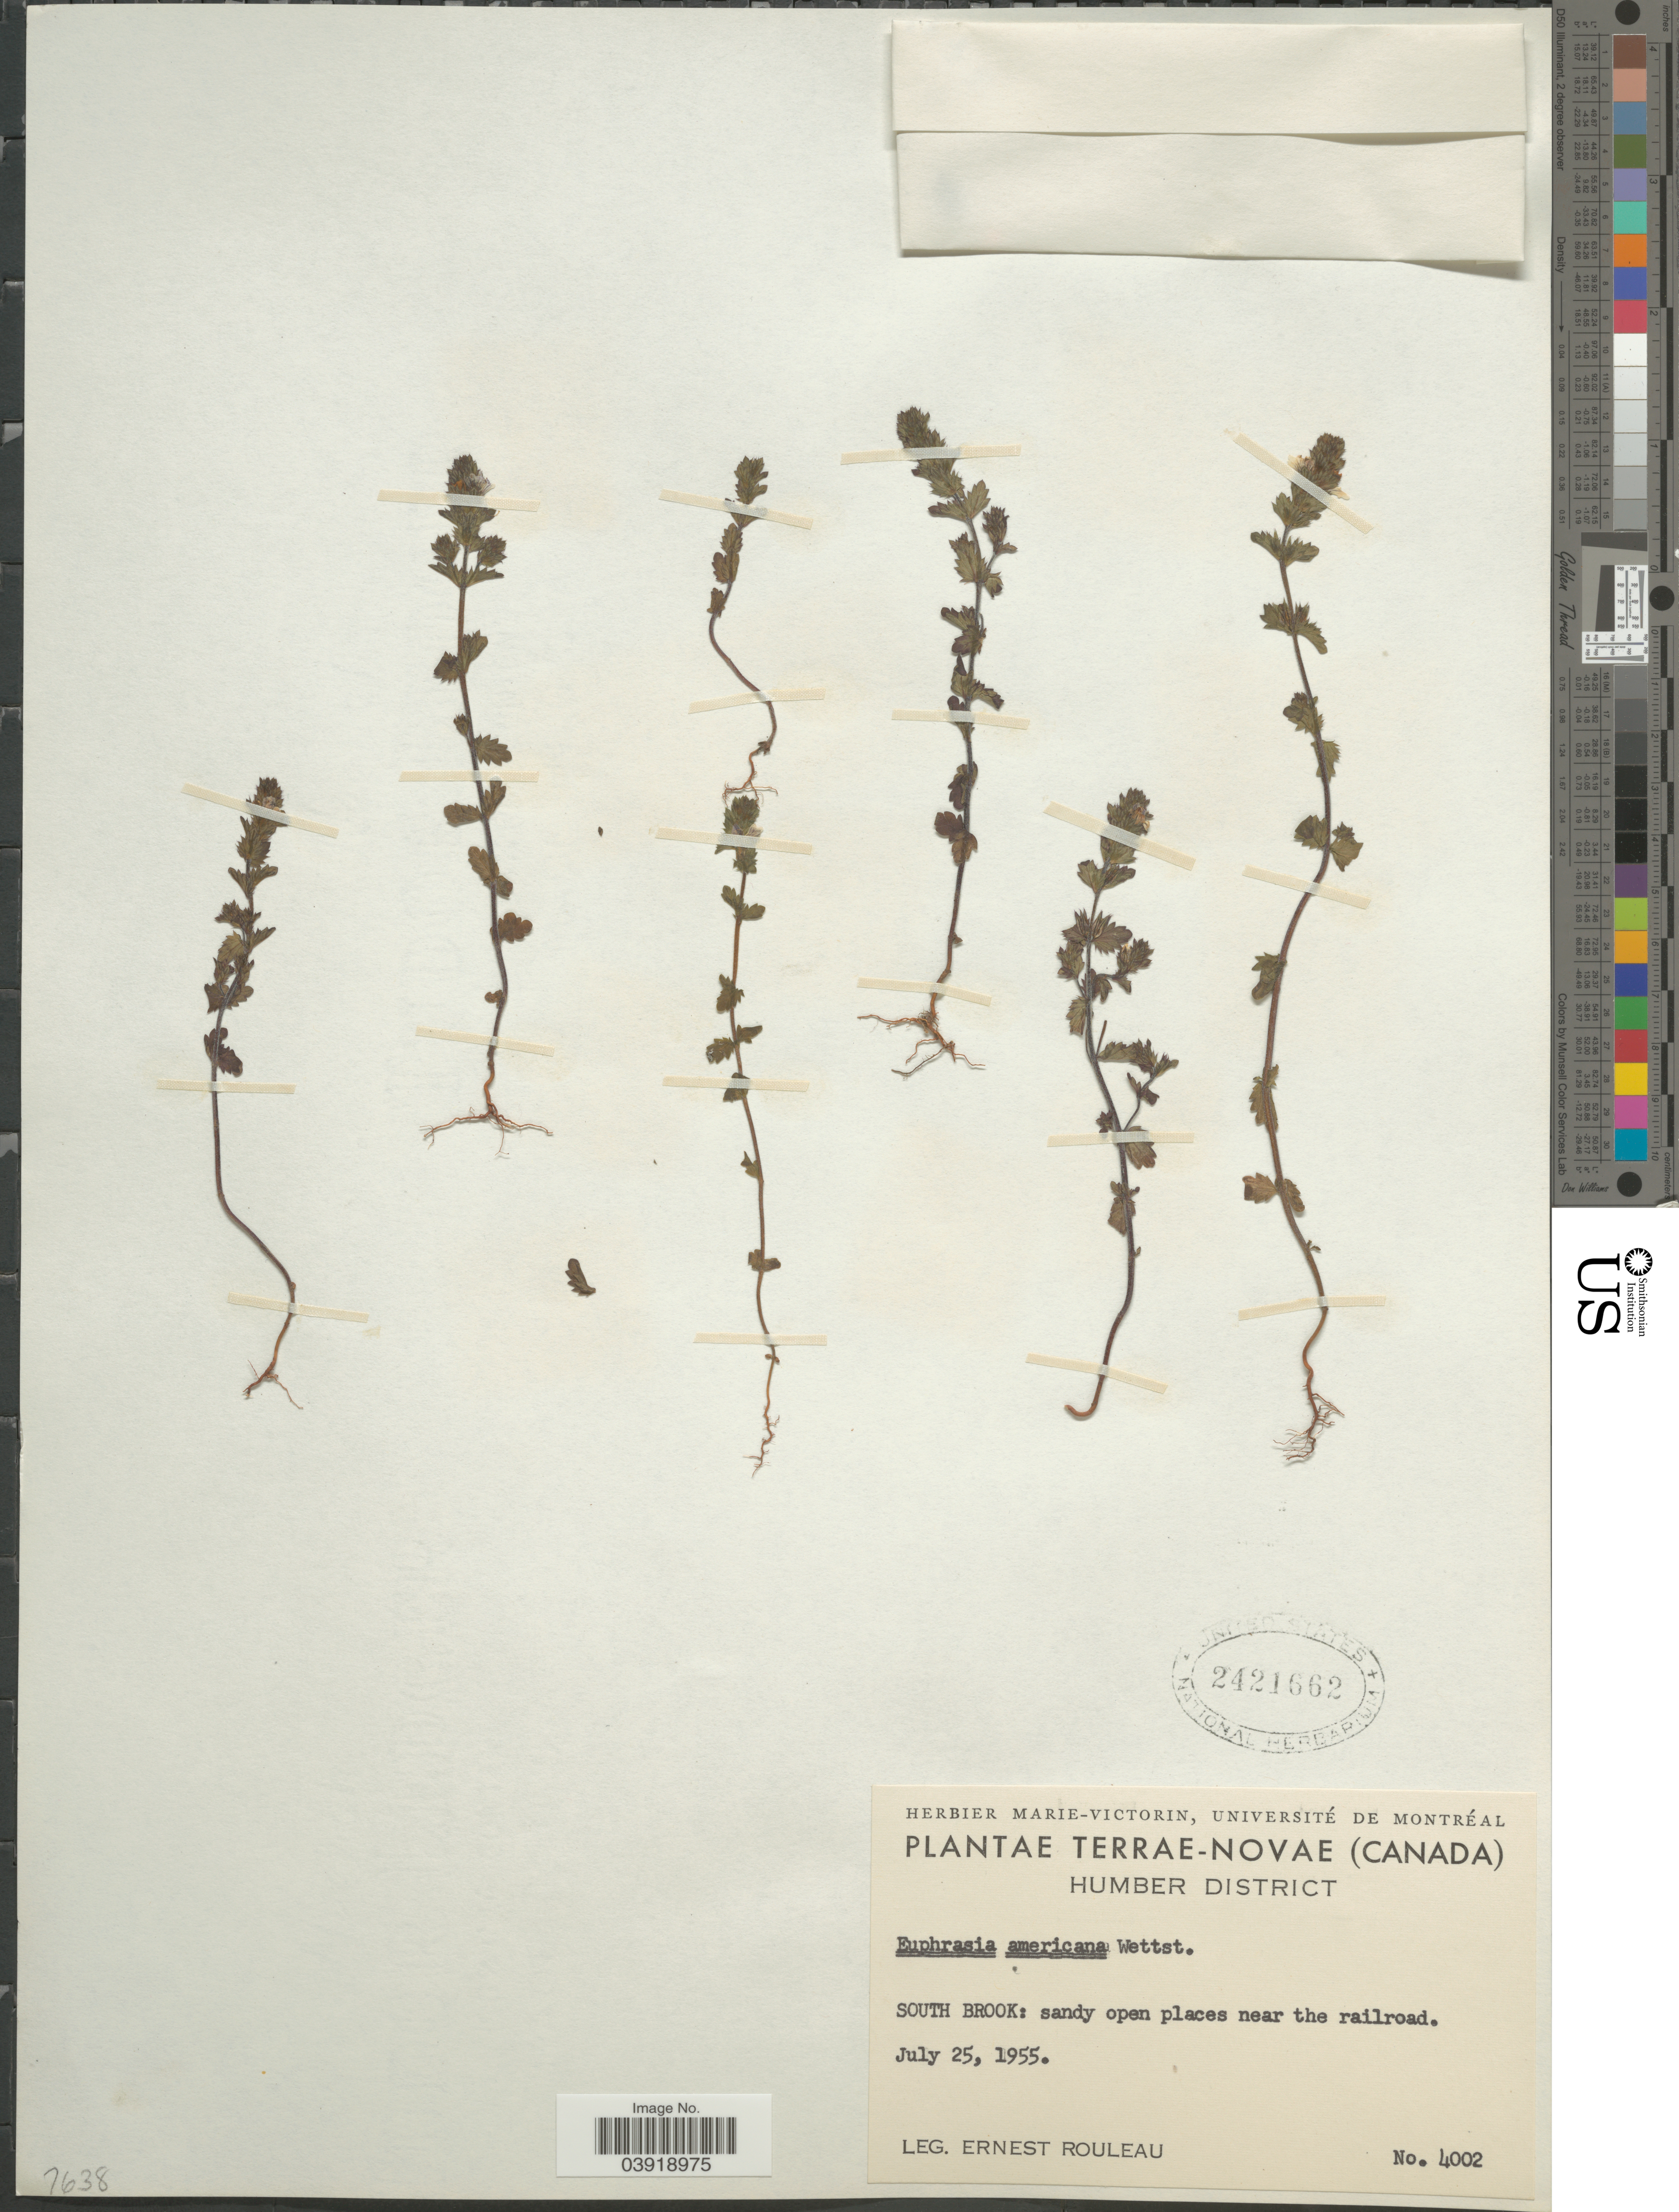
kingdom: Plantae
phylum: Tracheophyta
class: Magnoliopsida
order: Lamiales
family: Orobanchaceae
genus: Euphrasia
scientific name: Euphrasia americana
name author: Wettst.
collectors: J. Rouleau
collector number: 4002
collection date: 1955-07-25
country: Canada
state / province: Newfoundland and Labrador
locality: Terrae-Novae. Humber District. South Brook: near the railroad.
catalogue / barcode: US 2421662